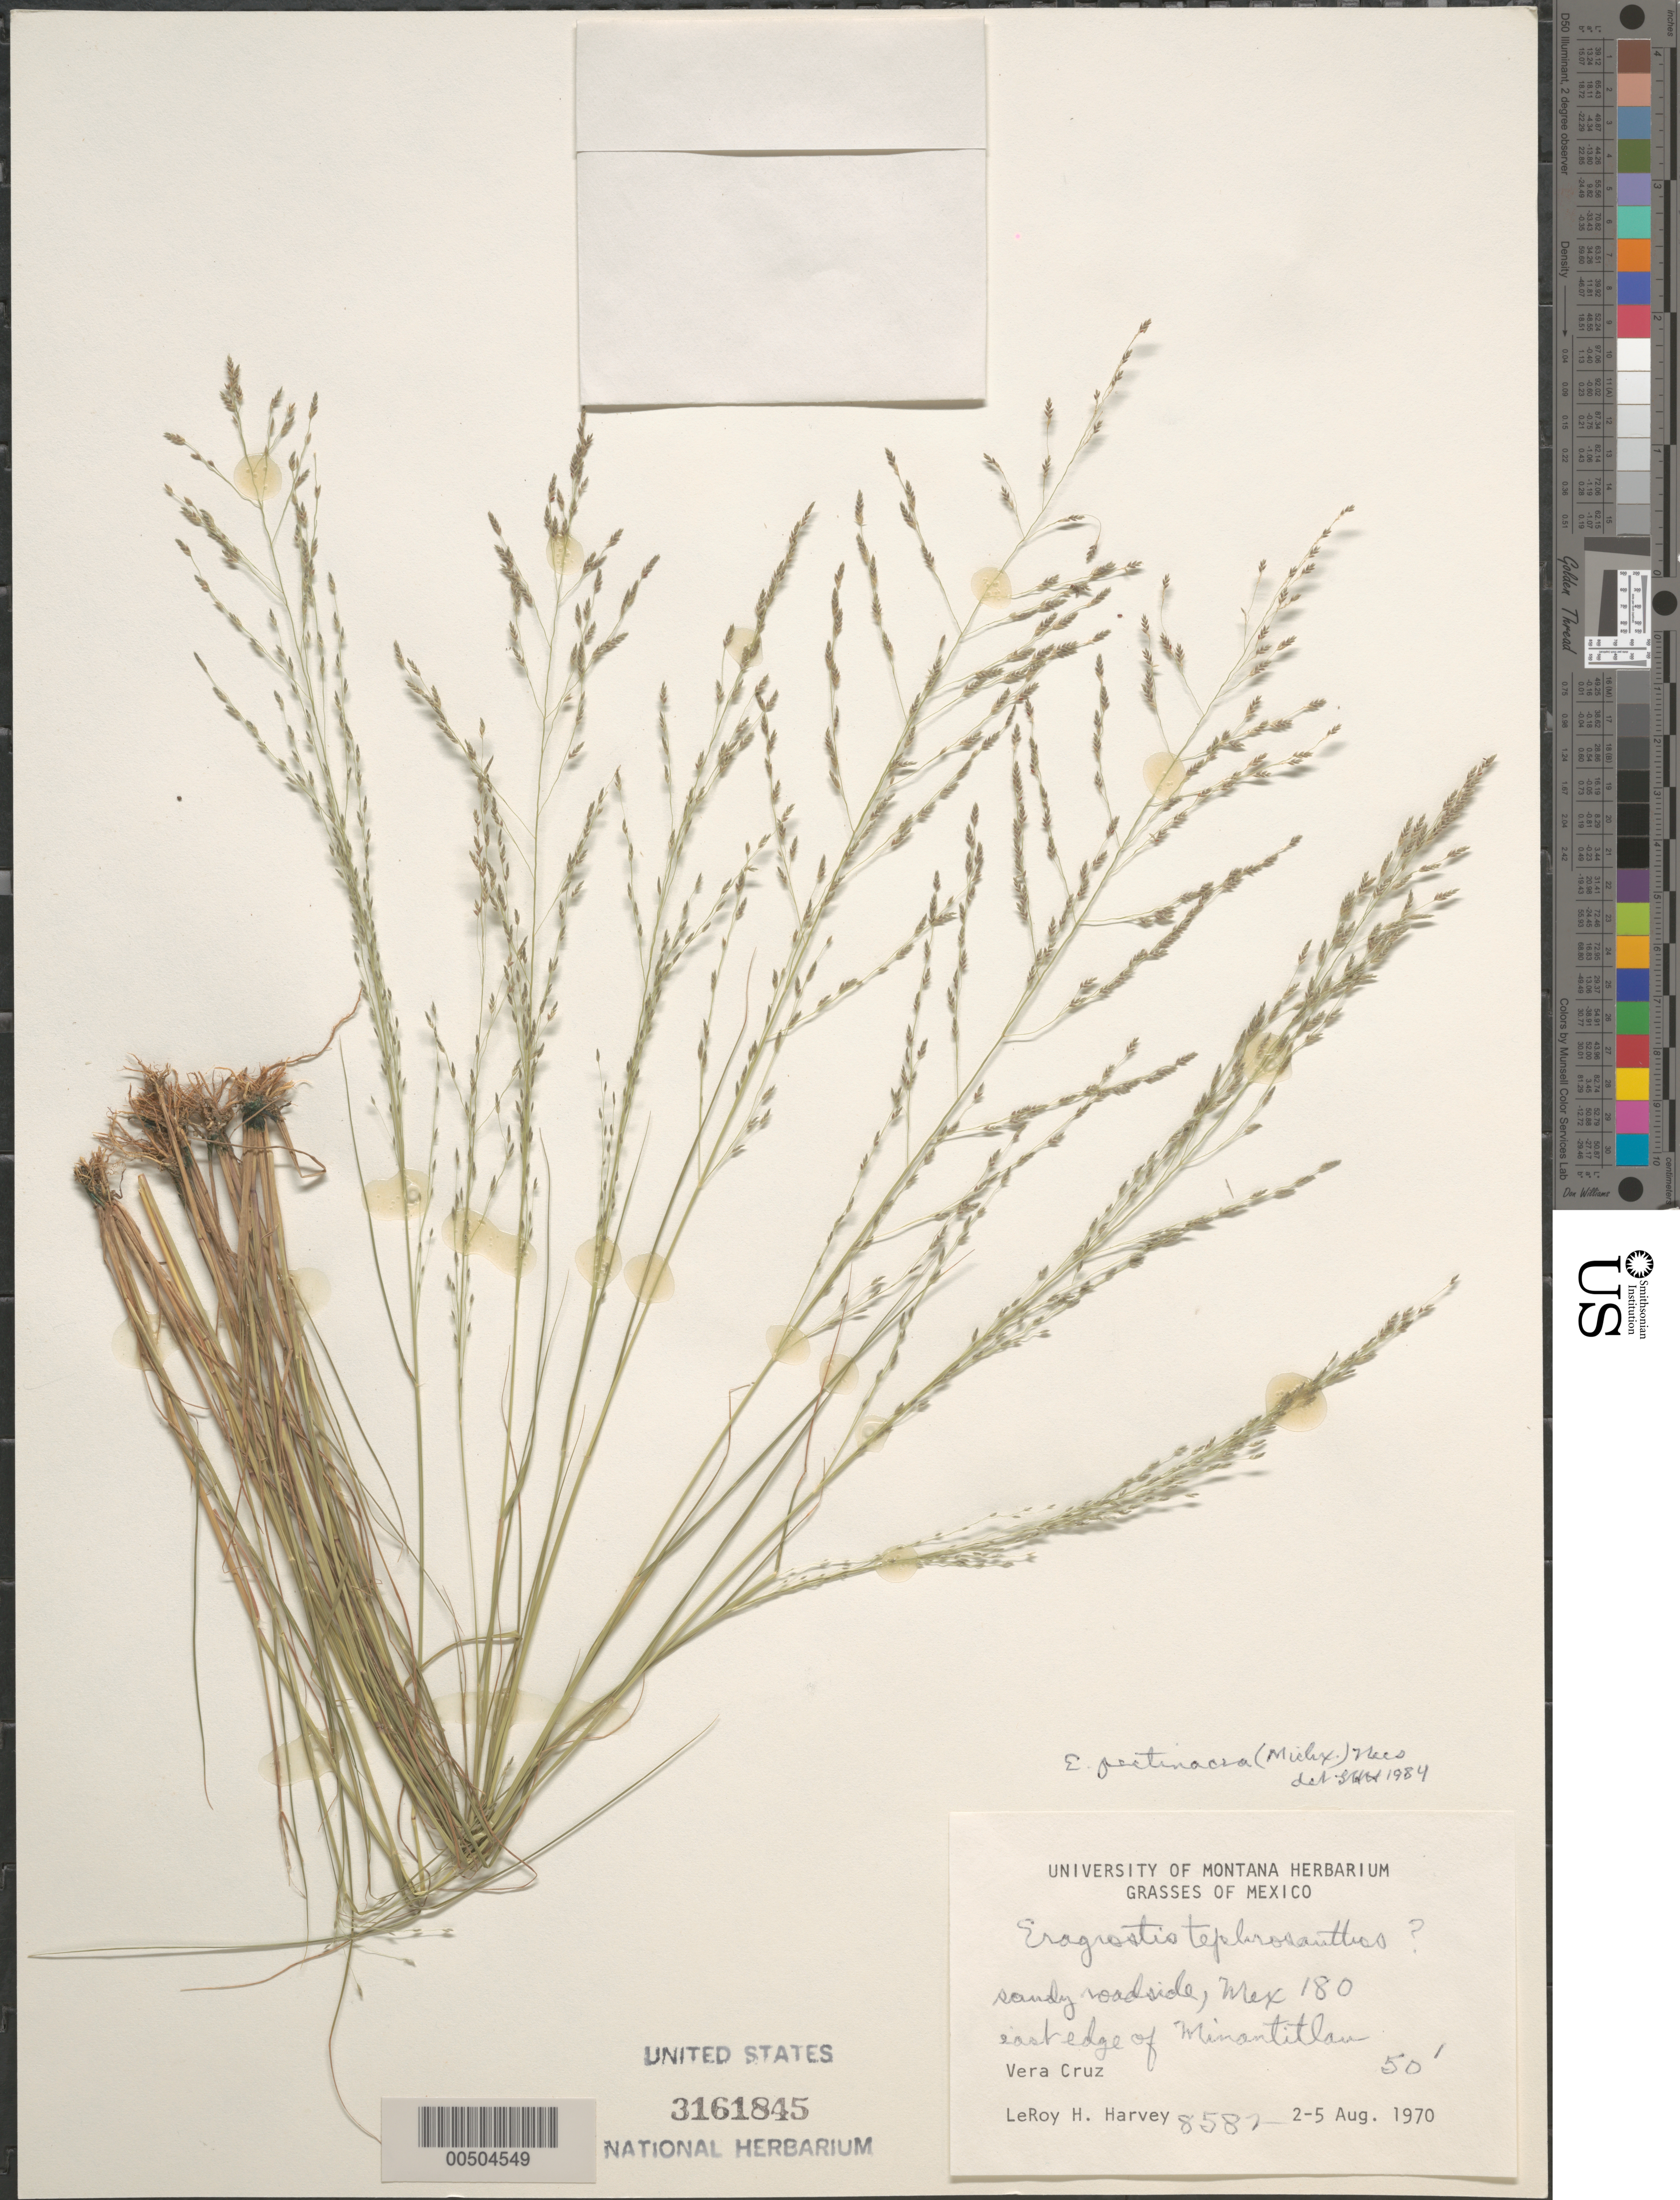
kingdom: Plantae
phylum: Tracheophyta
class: Liliopsida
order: Poales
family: Poaceae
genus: Eragrostis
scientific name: Eragrostis pectinacea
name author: (Michx.) Nees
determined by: Harvey, L. H.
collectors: L. H. Harvey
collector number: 8581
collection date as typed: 2 Aug 1970 to 5 Aug 1970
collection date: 1970-08-02/1970-08-05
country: Mexico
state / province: Veracruz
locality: E edge of Minantitlan, Mex 180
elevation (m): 15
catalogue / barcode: US 3161845